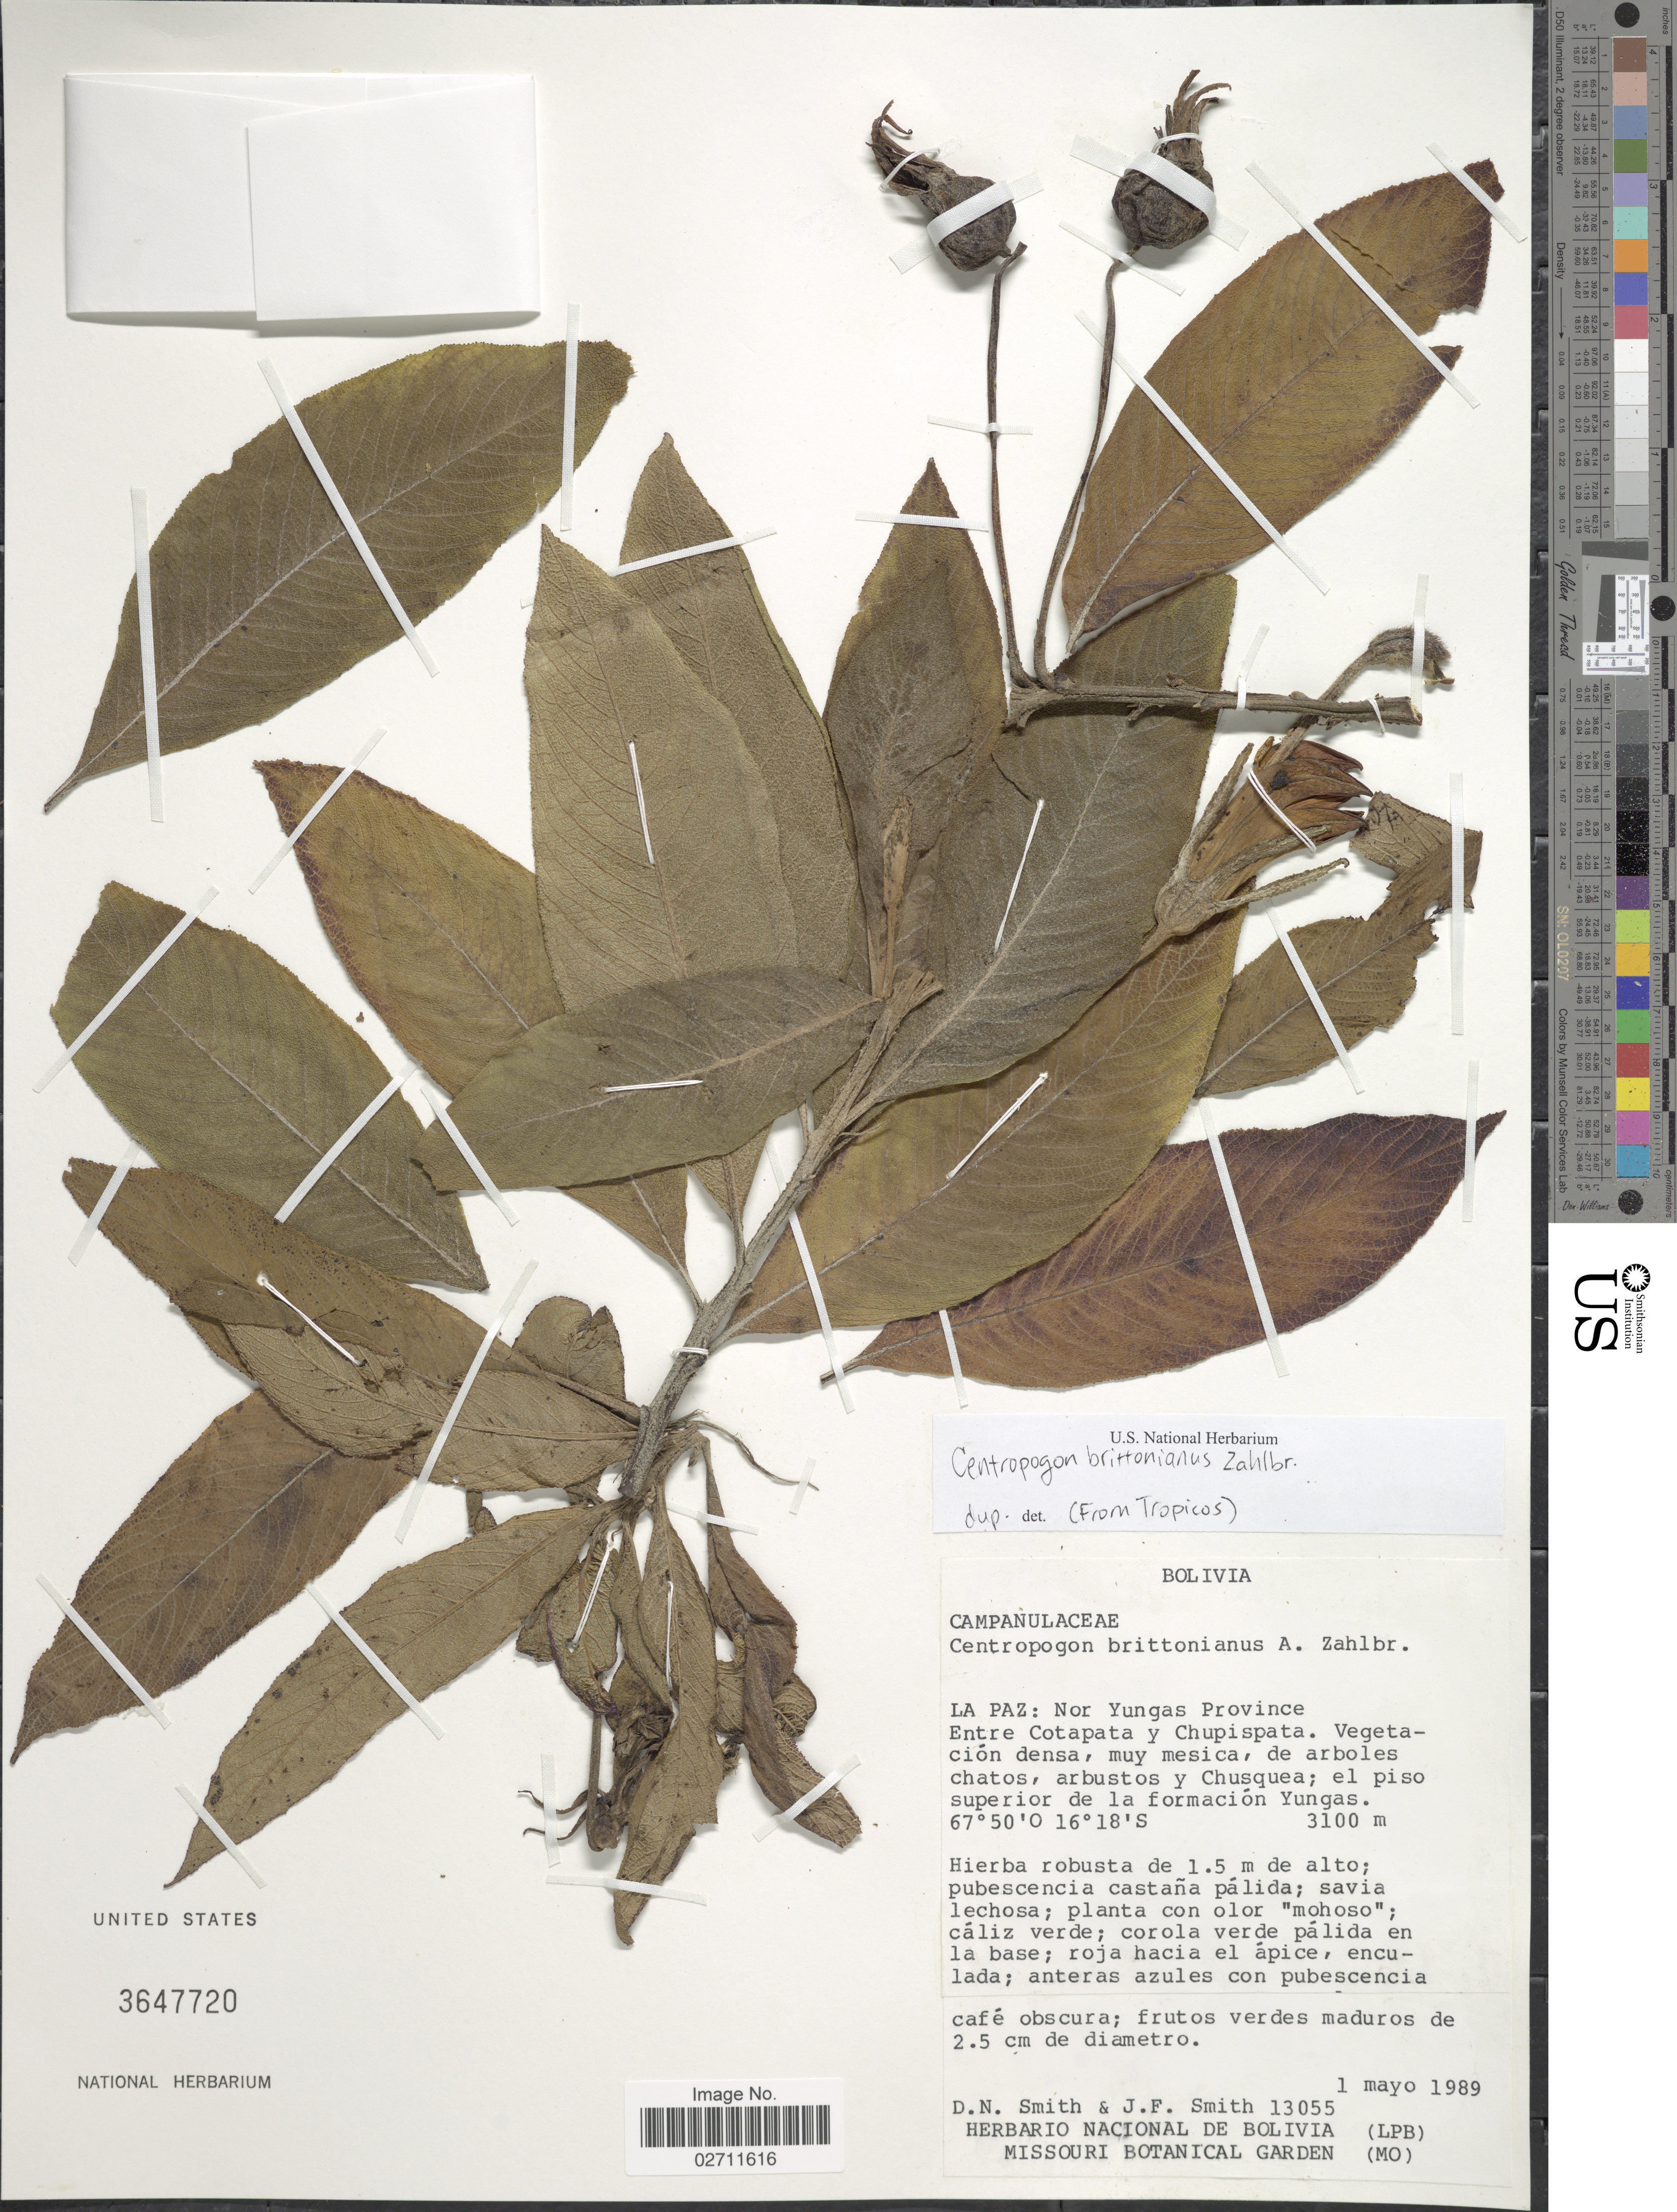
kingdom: Plantae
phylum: Tracheophyta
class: Magnoliopsida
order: Asterales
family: Campanulaceae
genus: Centropogon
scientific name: Centropogon brittonianus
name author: Zahlbr.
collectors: D. Smith & J. Smith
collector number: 13055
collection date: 1989-05-01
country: Bolivia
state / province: La Paz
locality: Nor Yungas Province Entre Cotapata y El piso superior de la formacion Yungas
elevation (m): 3100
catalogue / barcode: US 3647720